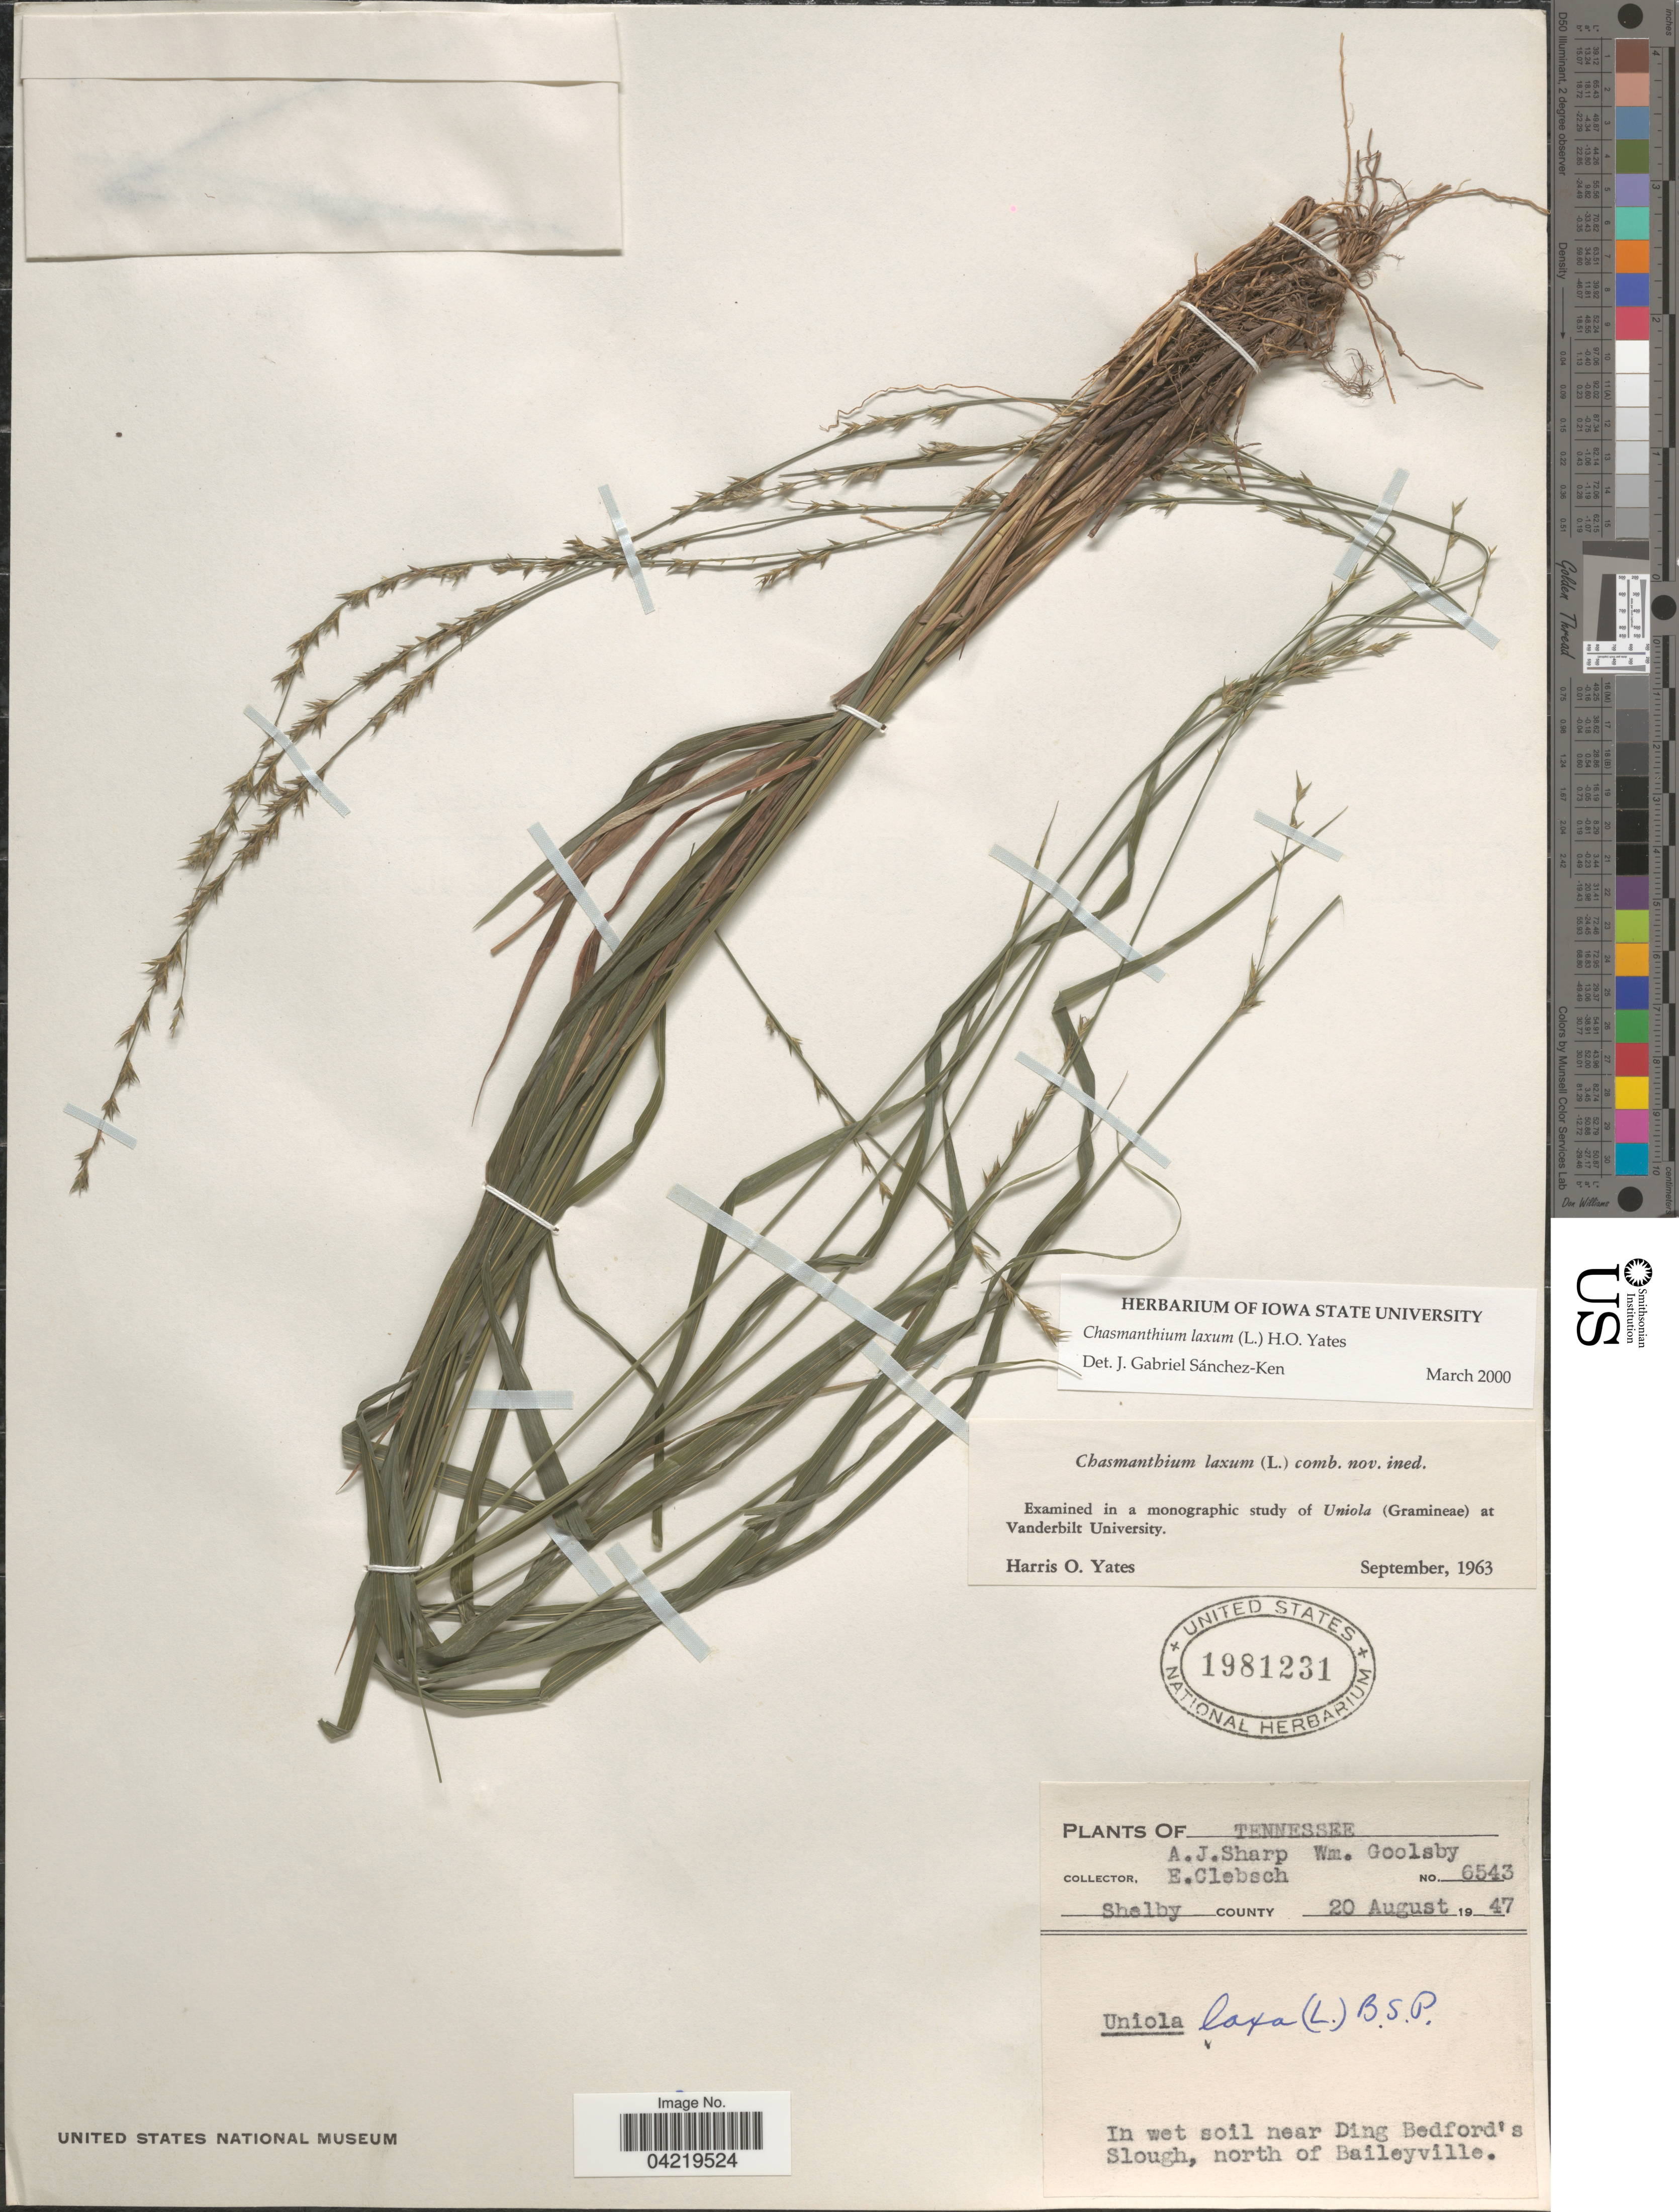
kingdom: Plantae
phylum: Tracheophyta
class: Liliopsida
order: Poales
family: Poaceae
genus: Chasmanthium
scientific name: Chasmanthium laxum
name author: (L.) H.O. Yates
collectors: A. J. Sharp, W. Goolsby & E. Clebsch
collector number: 6543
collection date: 1947-08-20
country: United States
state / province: Tennessee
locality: Shelby County. In wet soil near Ding Bedford's Slough, north of Baileyville.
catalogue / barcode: US 1981231